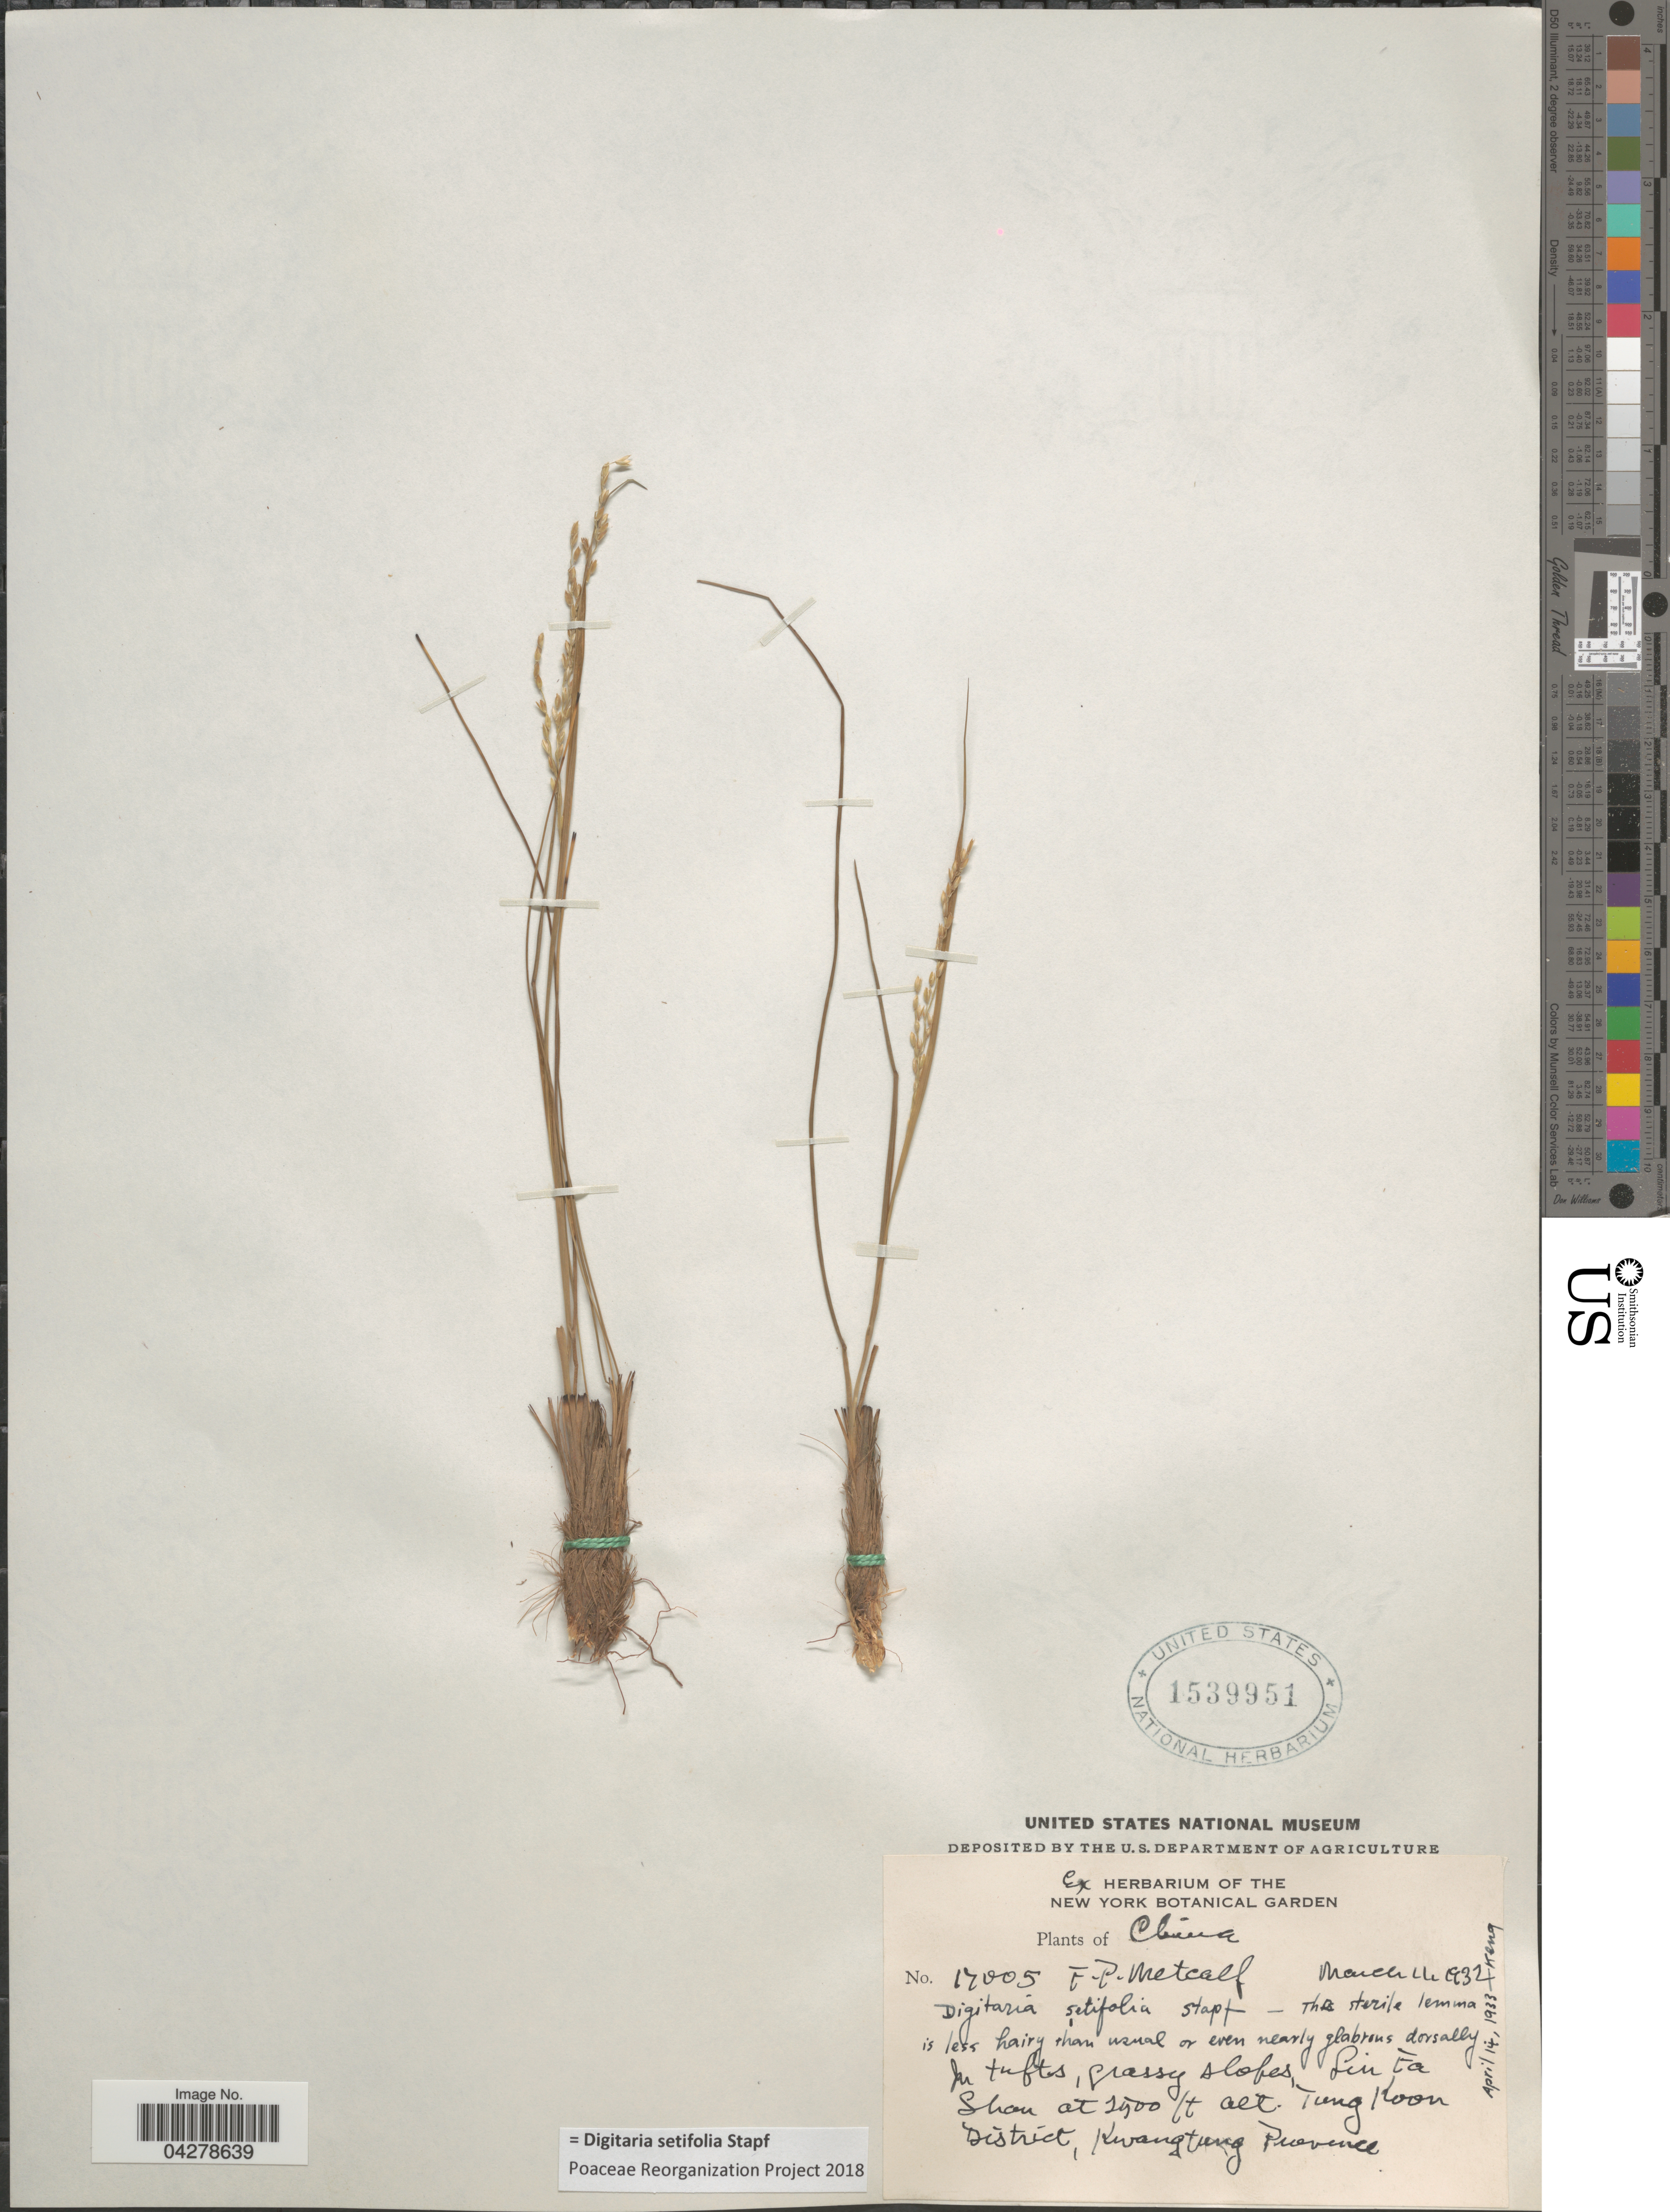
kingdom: Plantae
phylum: Tracheophyta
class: Liliopsida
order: Poales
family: Poaceae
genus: Digitaria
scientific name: Digitaria setifolia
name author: Stapf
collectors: F. Metcalf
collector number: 17005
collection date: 1932-03-11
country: China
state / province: Guangdong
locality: In tufts, grassy slopes, Lin Fa Shan. Tung Koon District, Kwangtung Province.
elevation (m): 762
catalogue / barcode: US 1539951